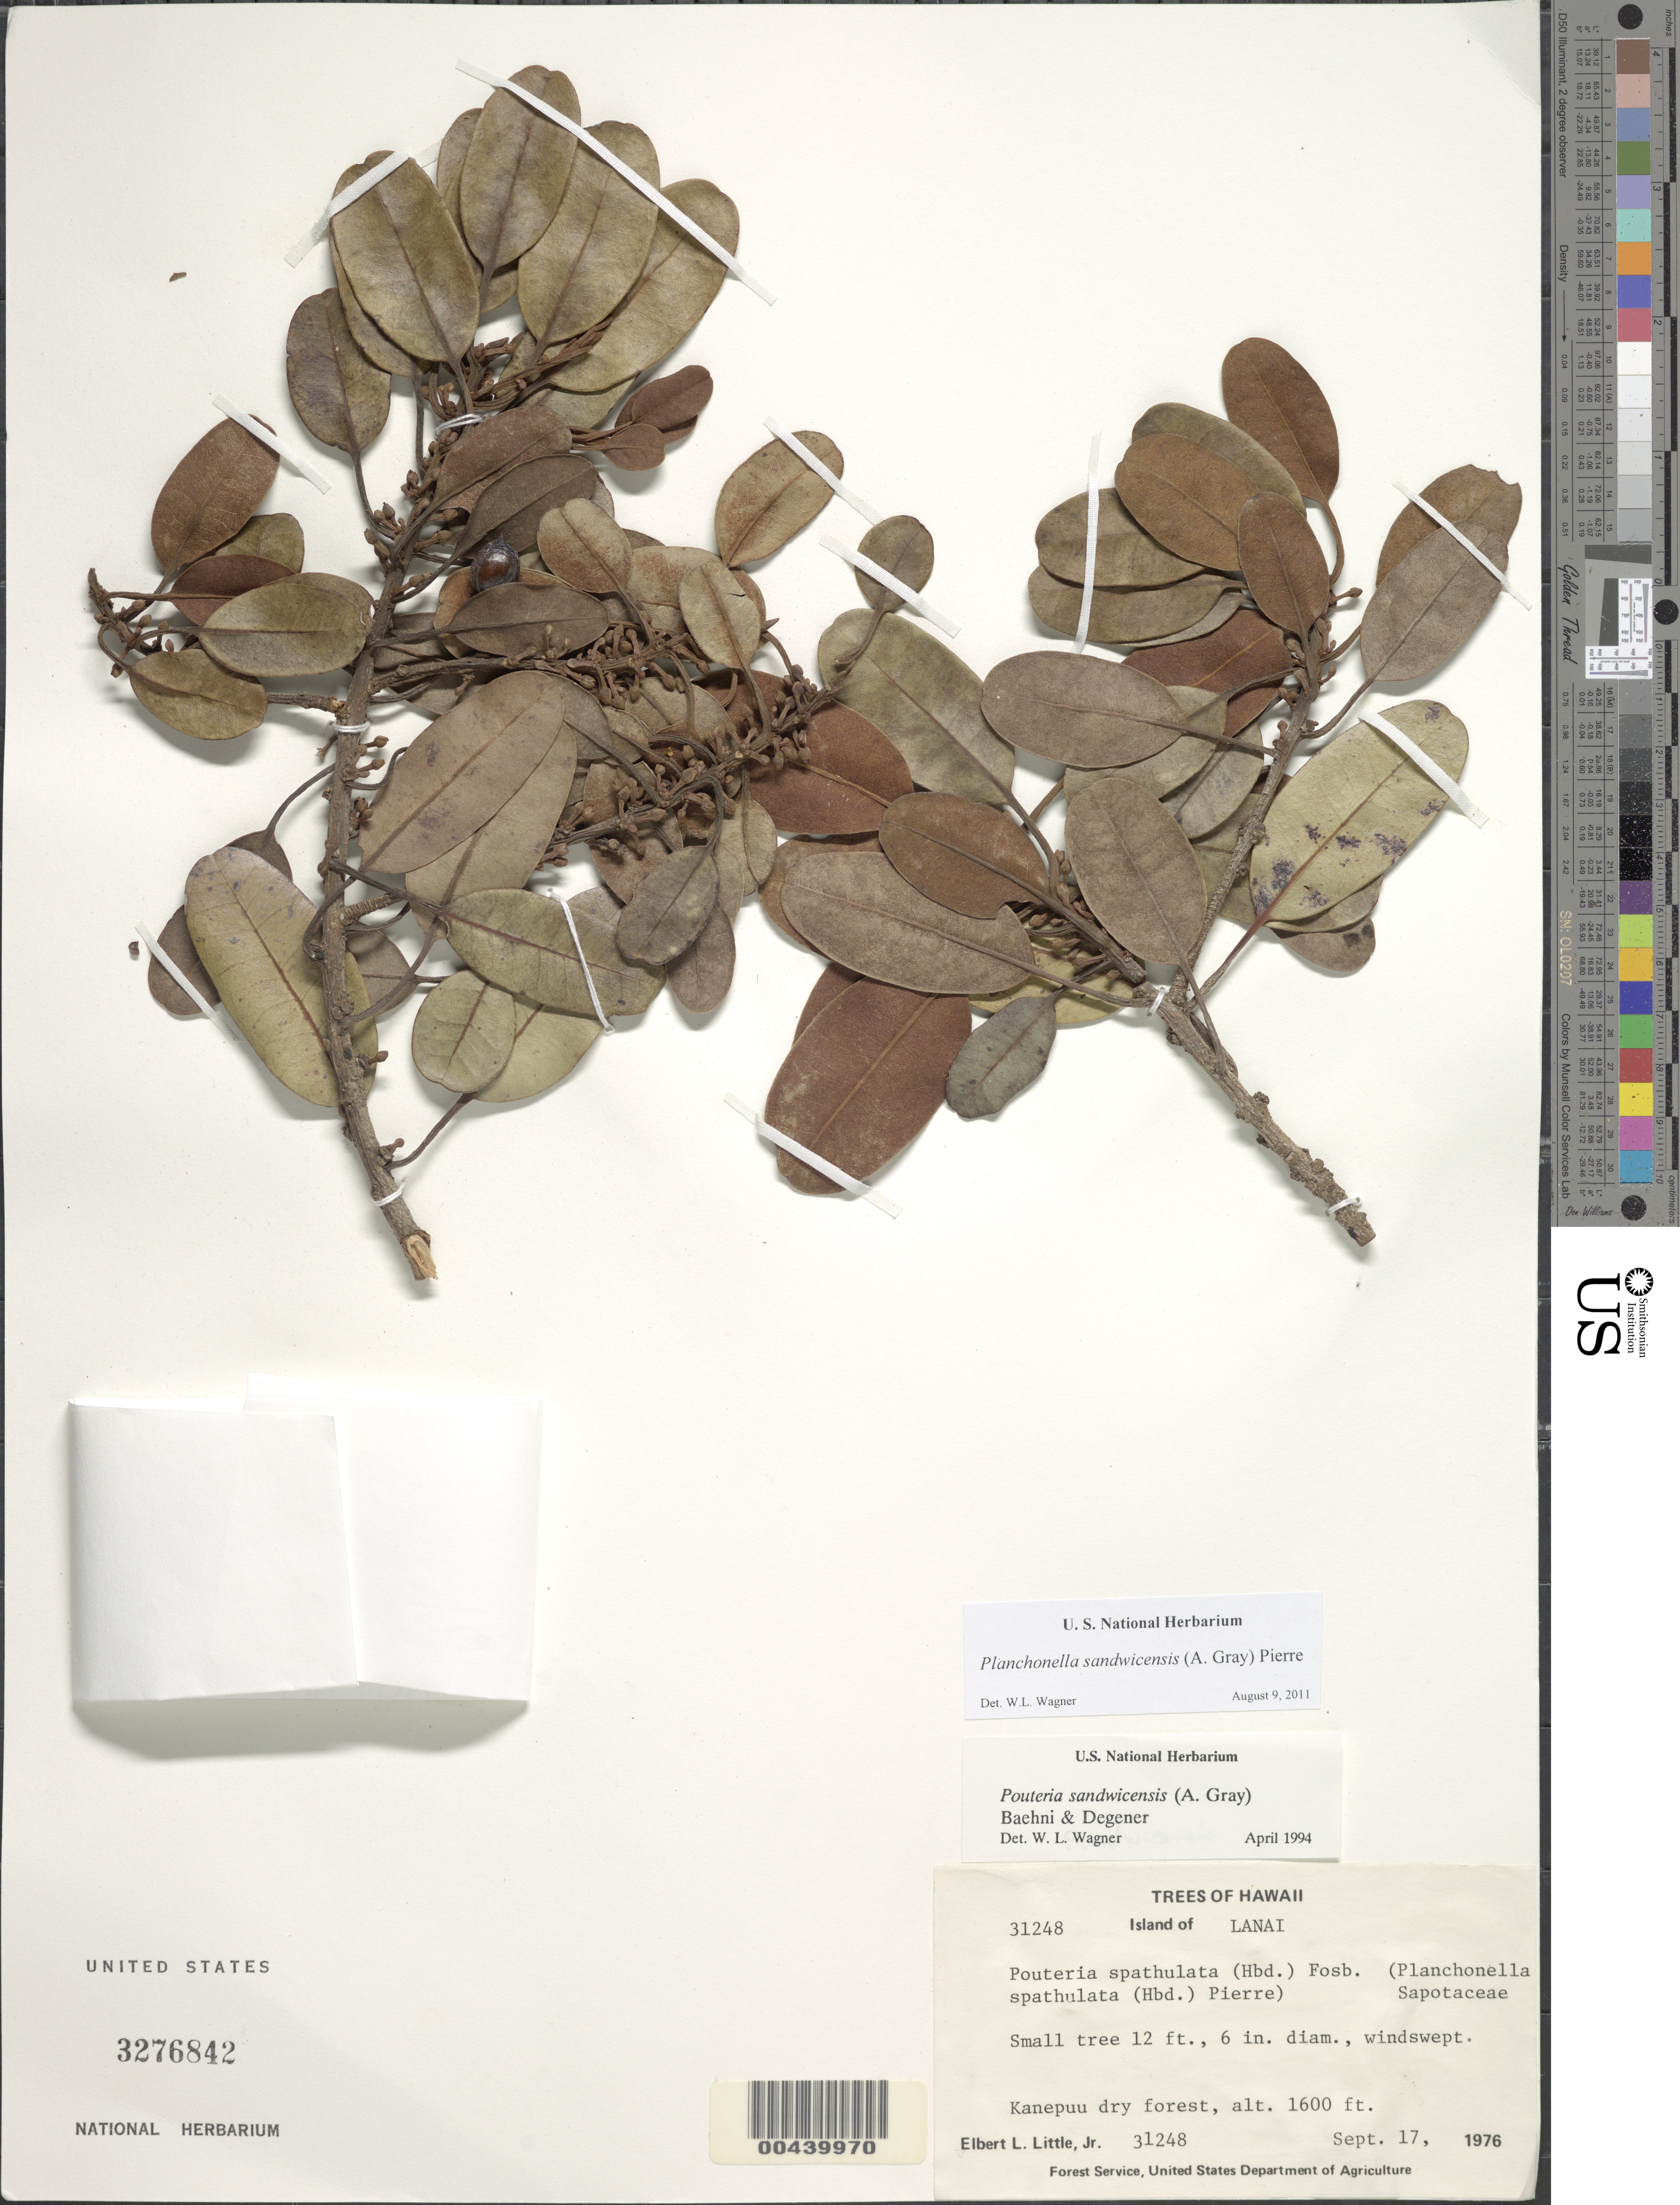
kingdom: Plantae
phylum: Tracheophyta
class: Magnoliopsida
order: Ericales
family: Sapotaceae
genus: Planchonella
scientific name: Planchonella spathulata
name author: (Hillebr.) Pierre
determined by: Wagner, W. L., (BOT), Smithsonian Institution - National Museum of Natural History (UNITED STATES)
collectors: E. L. Little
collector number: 31248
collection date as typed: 17 Sep 1976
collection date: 1976-09-17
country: United States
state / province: Hawaii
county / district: Maui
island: Lana'i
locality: Kanepuu dry forest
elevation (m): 488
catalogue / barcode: US 3276842